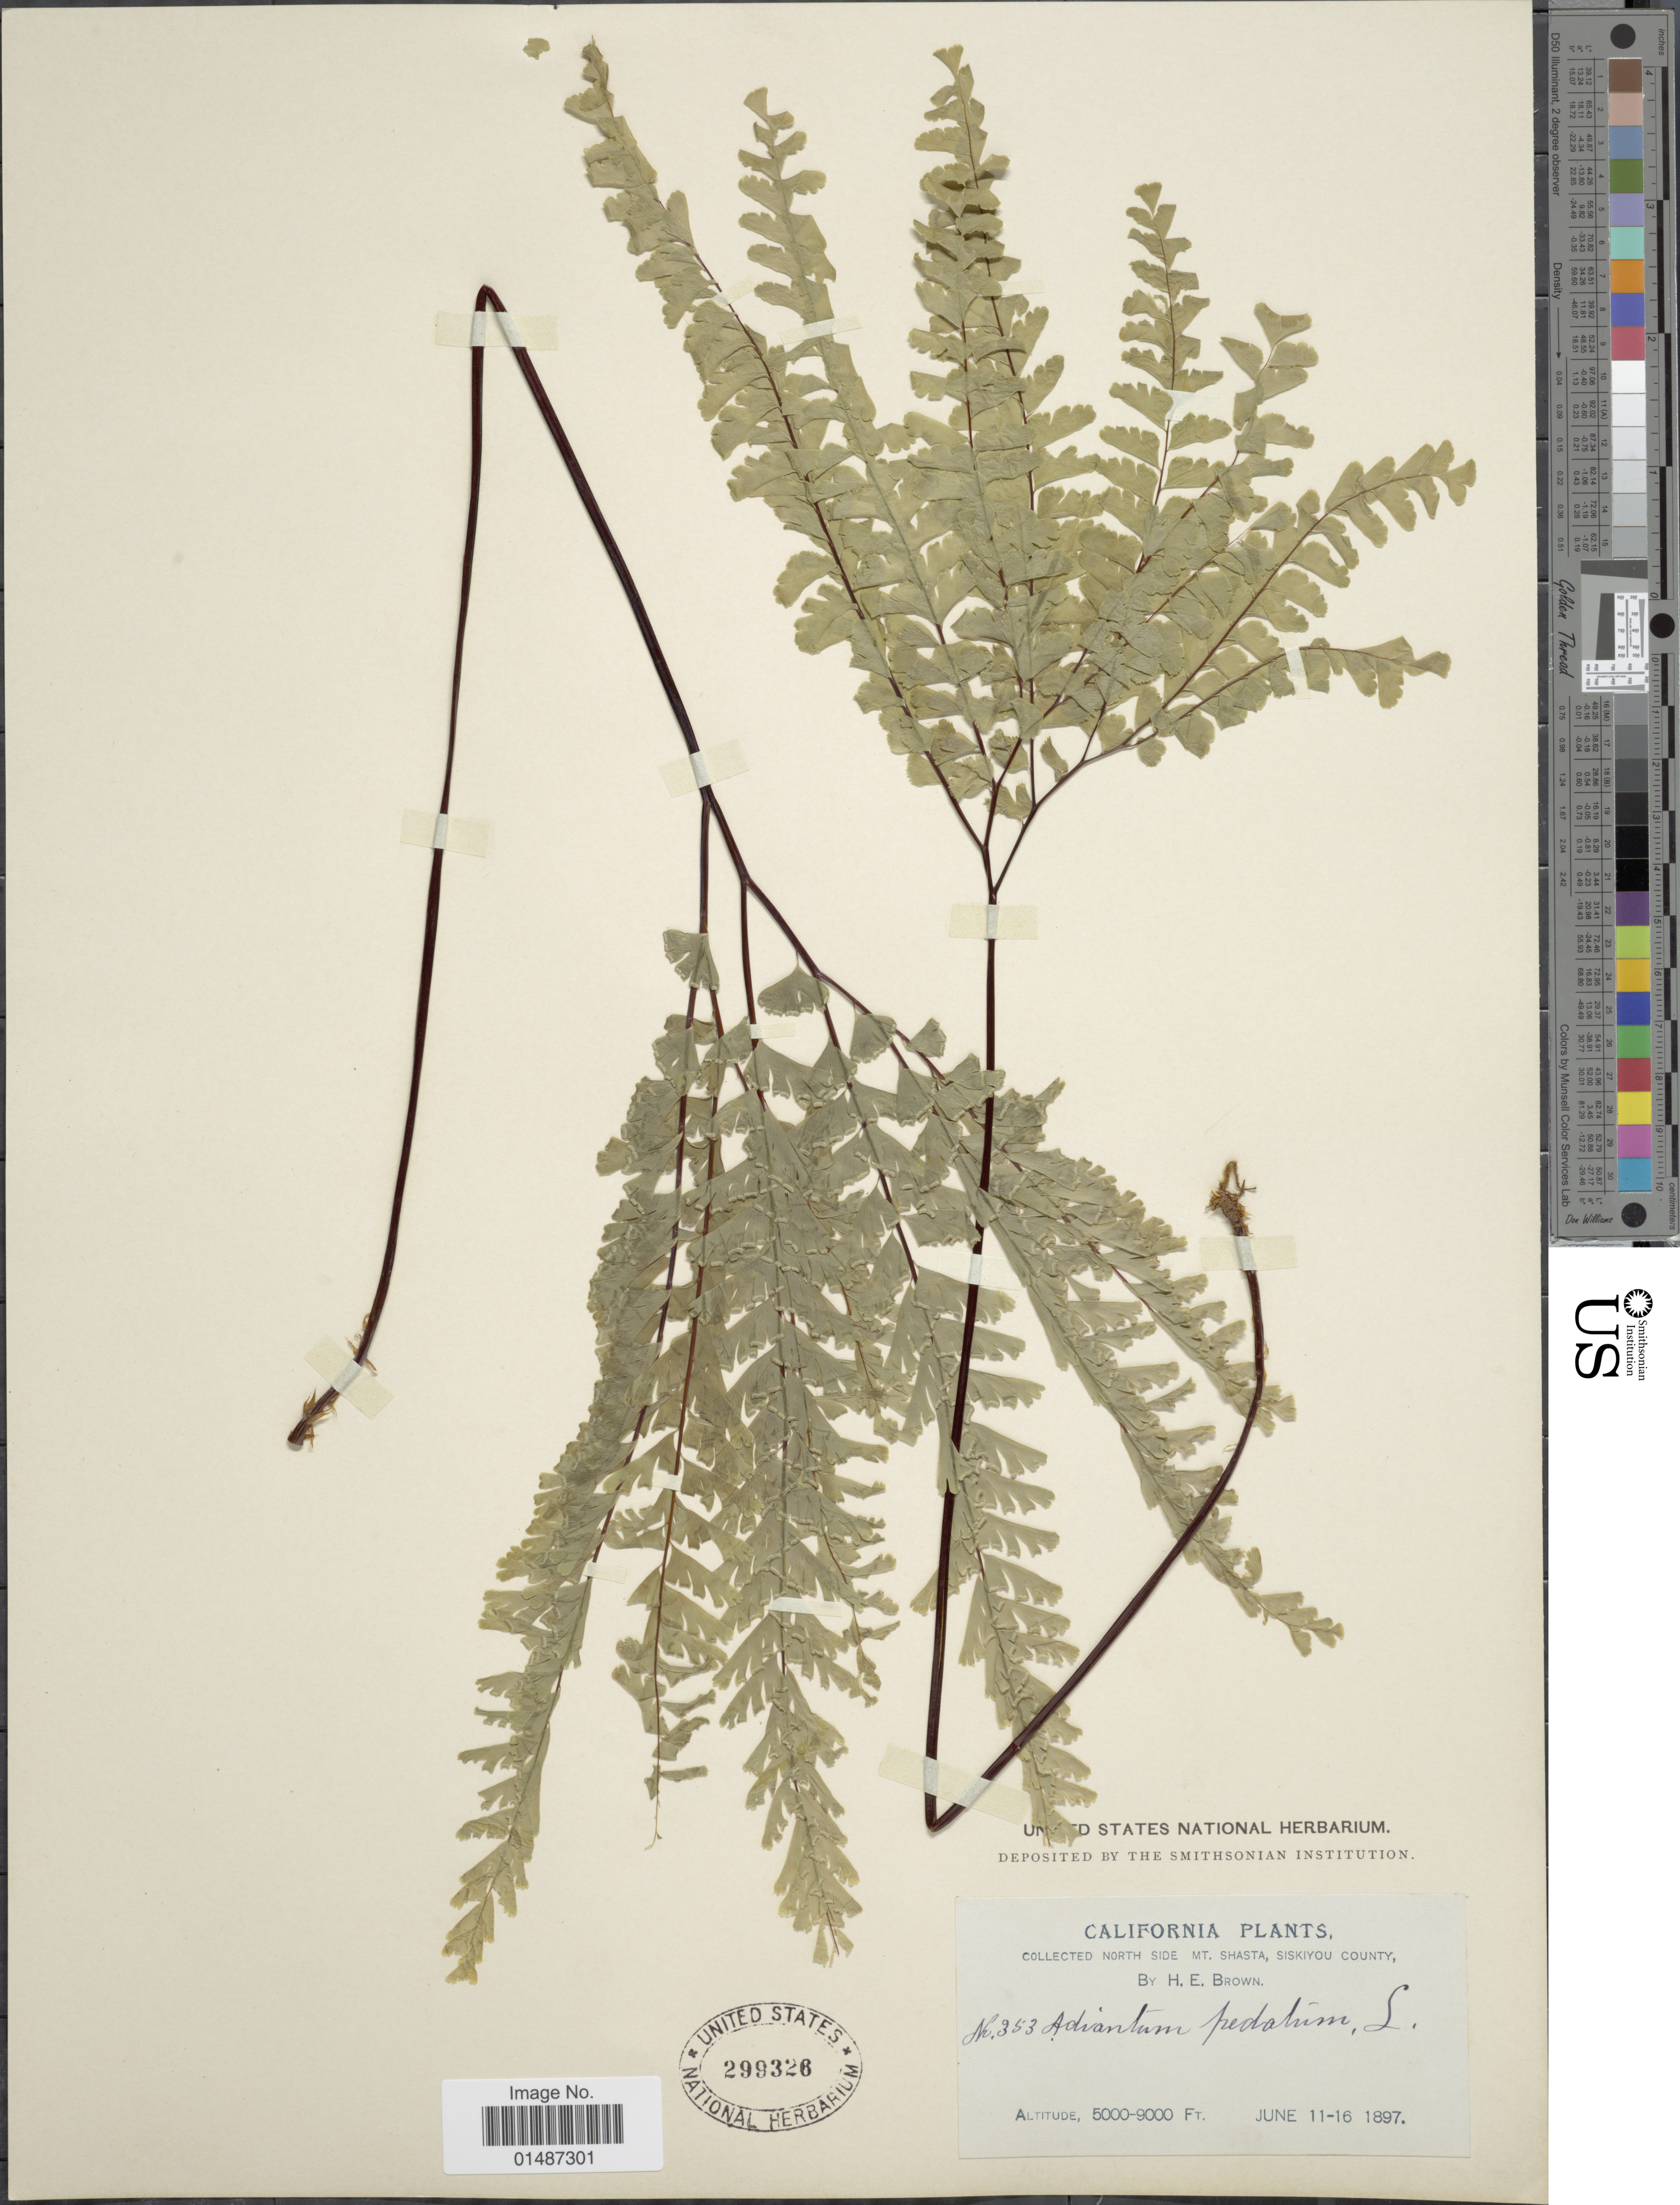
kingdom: Plantae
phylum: Tracheophyta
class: Polypodiopsida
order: Polypodiales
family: Pteridaceae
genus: Adiantum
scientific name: Adiantum pedatum subsp. aleuticum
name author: (Rupr.) Calder & Roy L. Taylor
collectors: H. E. Brown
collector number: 353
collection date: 1897-06-11/1897-06-16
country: United States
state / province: California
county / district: Siskiyou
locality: North Side Mt. Shasta, Siskiyou County.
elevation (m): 1524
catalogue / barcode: US 299326